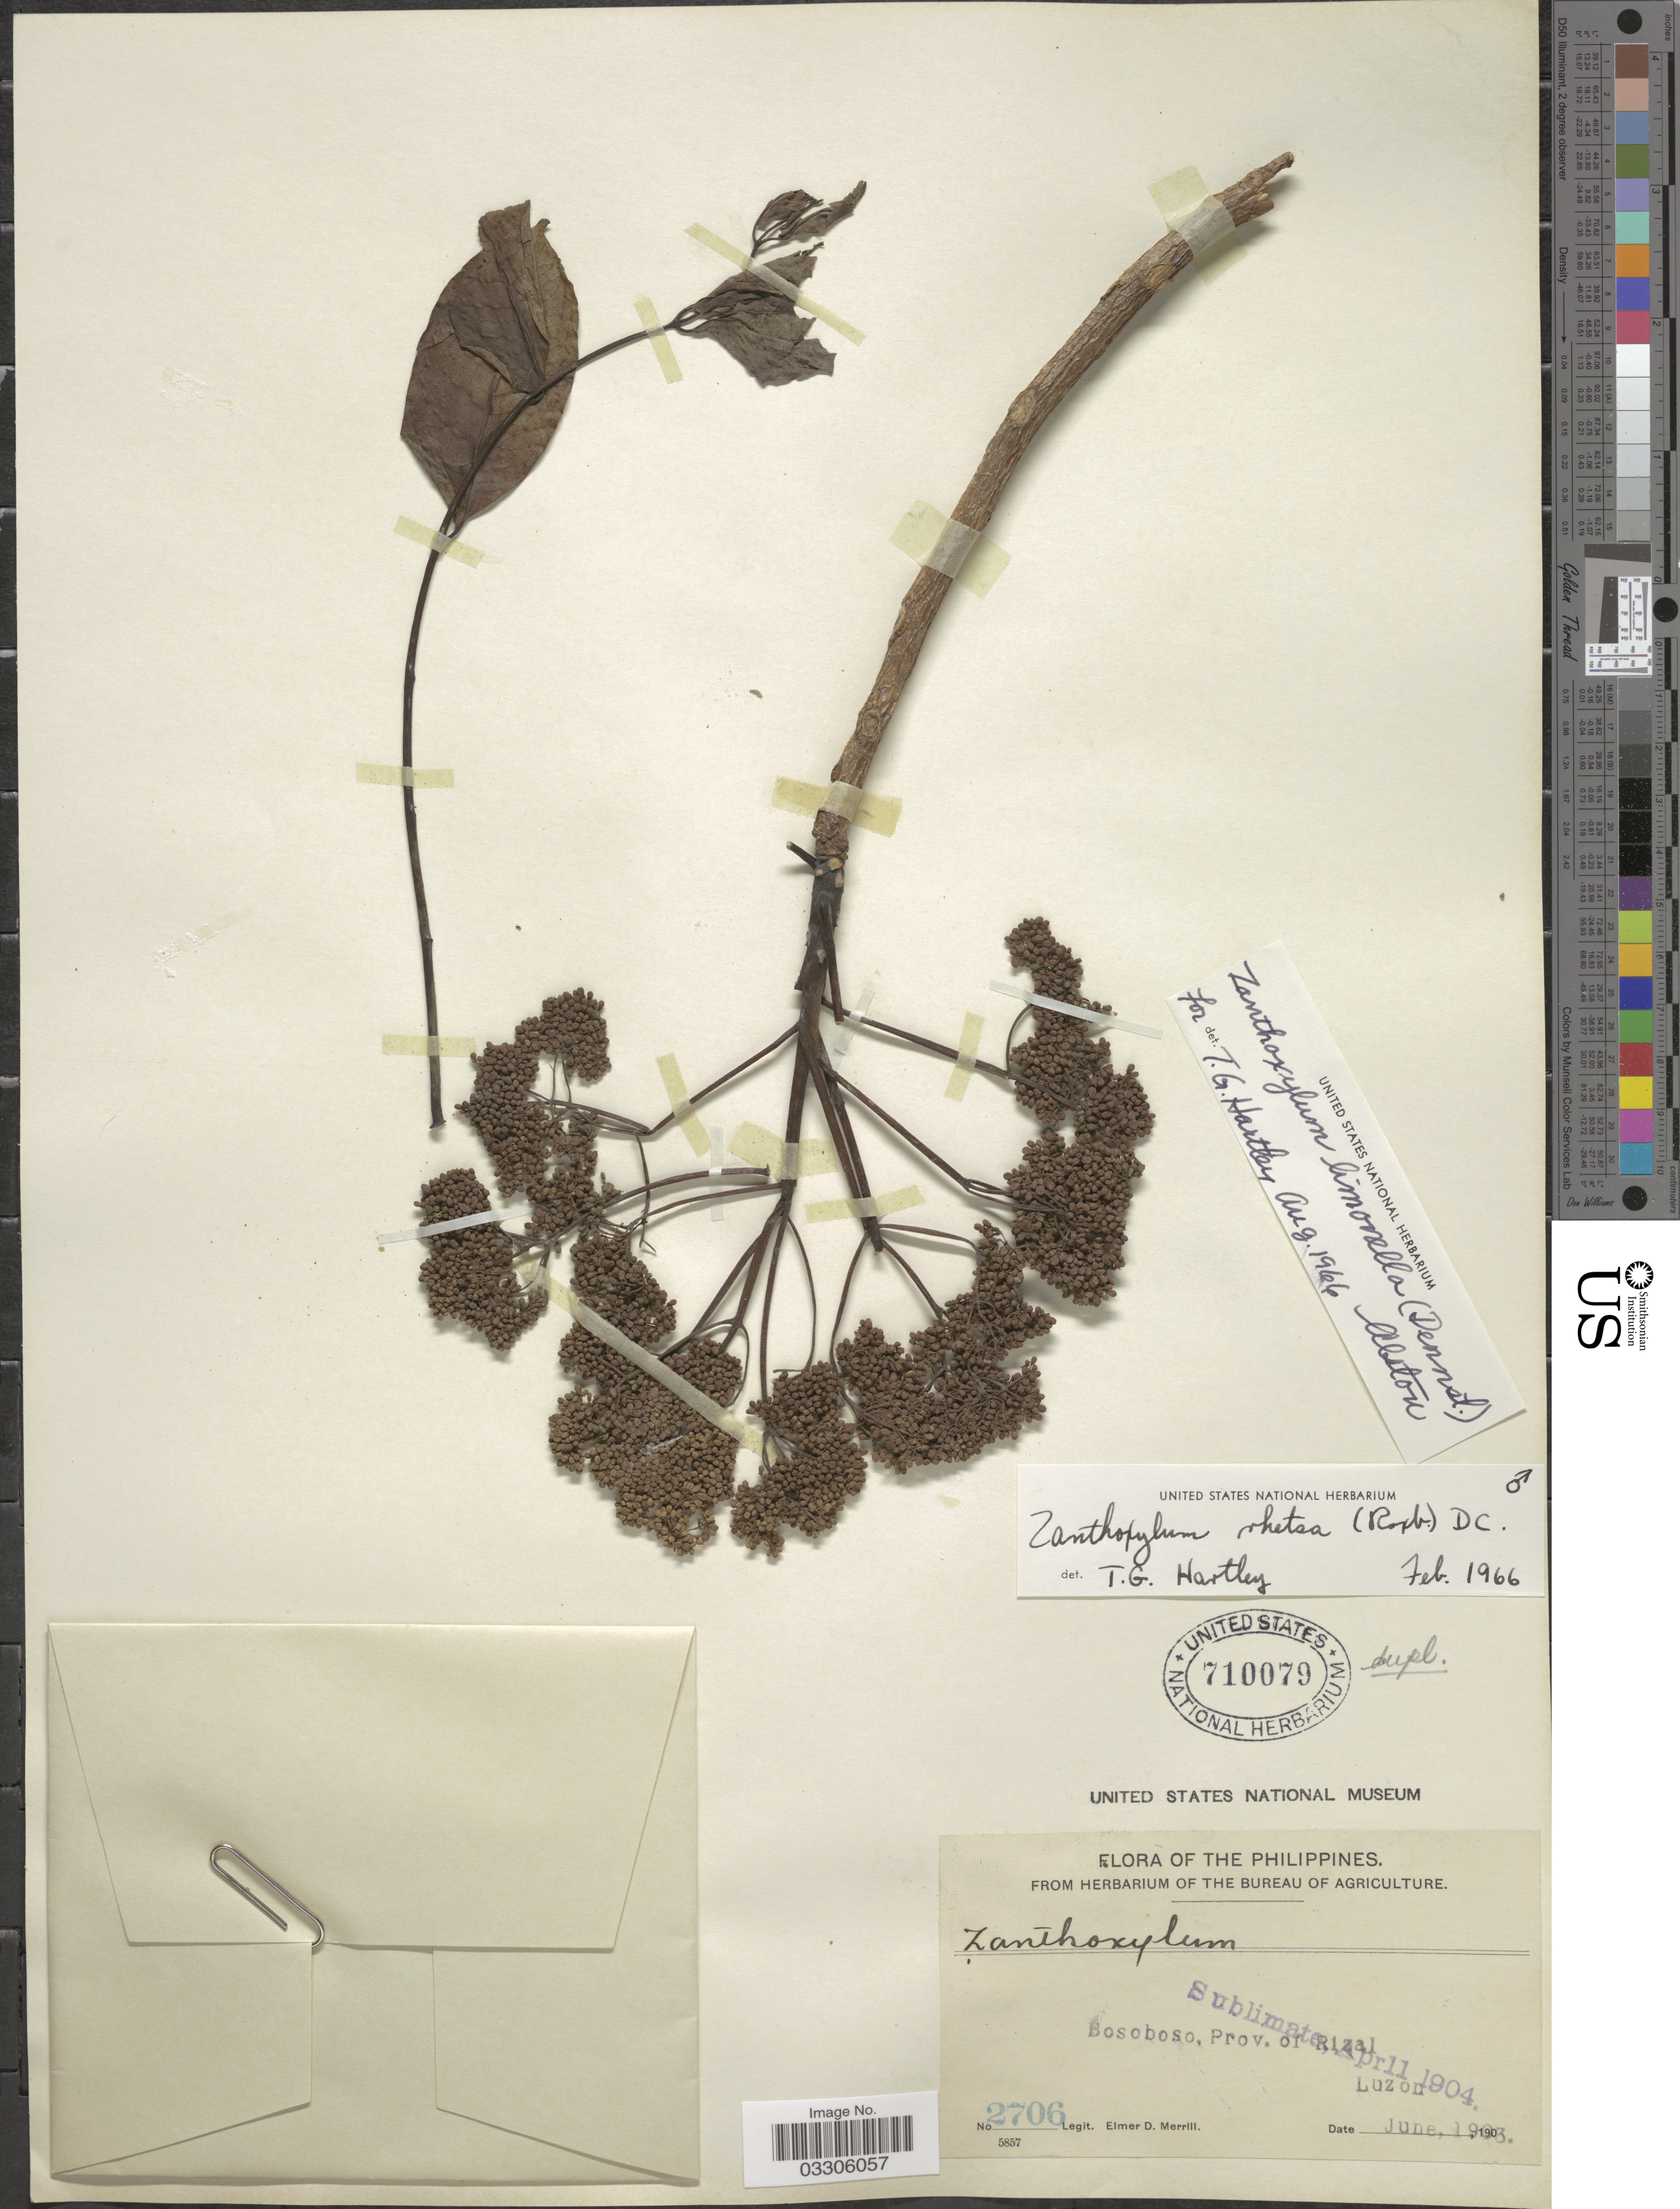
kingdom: Plantae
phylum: Tracheophyta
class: Magnoliopsida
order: Sapindales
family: Rutaceae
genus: Zanthoxylum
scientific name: Zanthoxylum limonella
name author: (Dennst.) Alston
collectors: E. D. Merrill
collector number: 2706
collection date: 1903-06-01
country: Philippines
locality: Bosoboso, Prov. of Rizal. Luzon.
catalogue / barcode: US 710079